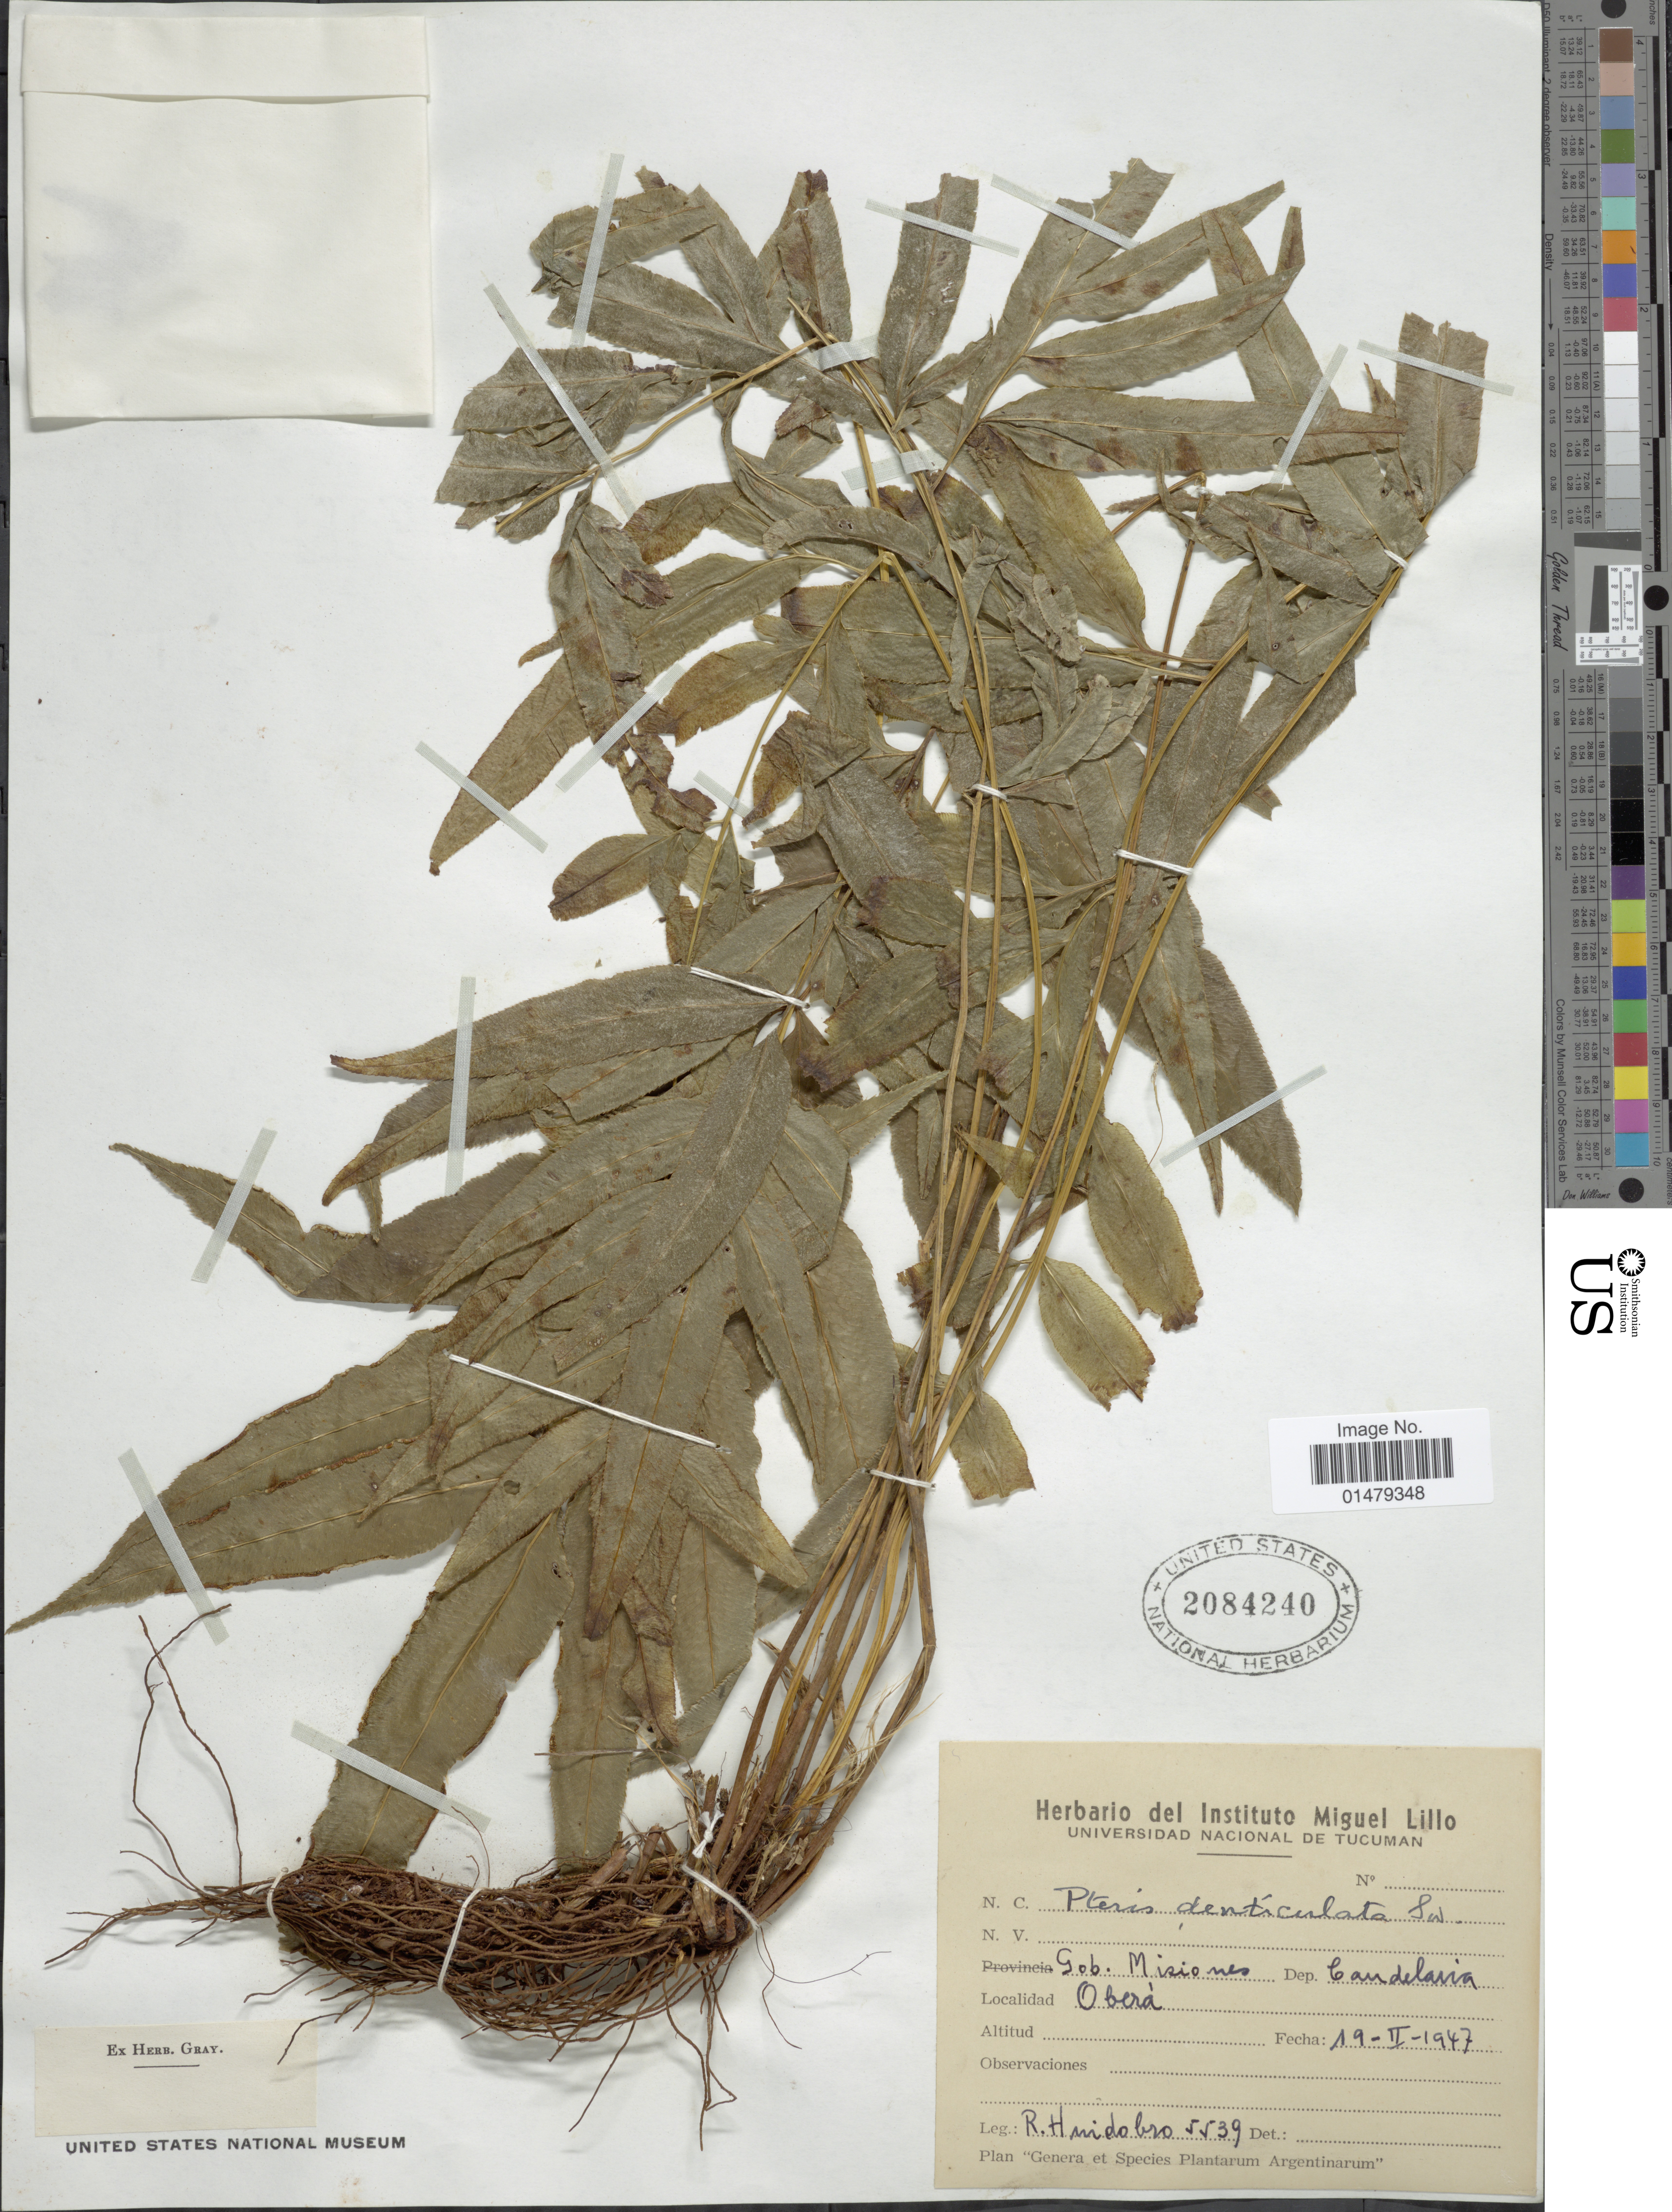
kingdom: Plantae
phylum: Tracheophyta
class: Polypodiopsida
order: Polypodiales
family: Pteridaceae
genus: Pteris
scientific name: Pteris denticulata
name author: Sw.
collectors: -- Ruiz-Huidrobo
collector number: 5539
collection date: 1947-02-19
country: Argentina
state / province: Misiones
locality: Gob. Misiones. Dep. Candelaria. Obera.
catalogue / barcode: US 2084240